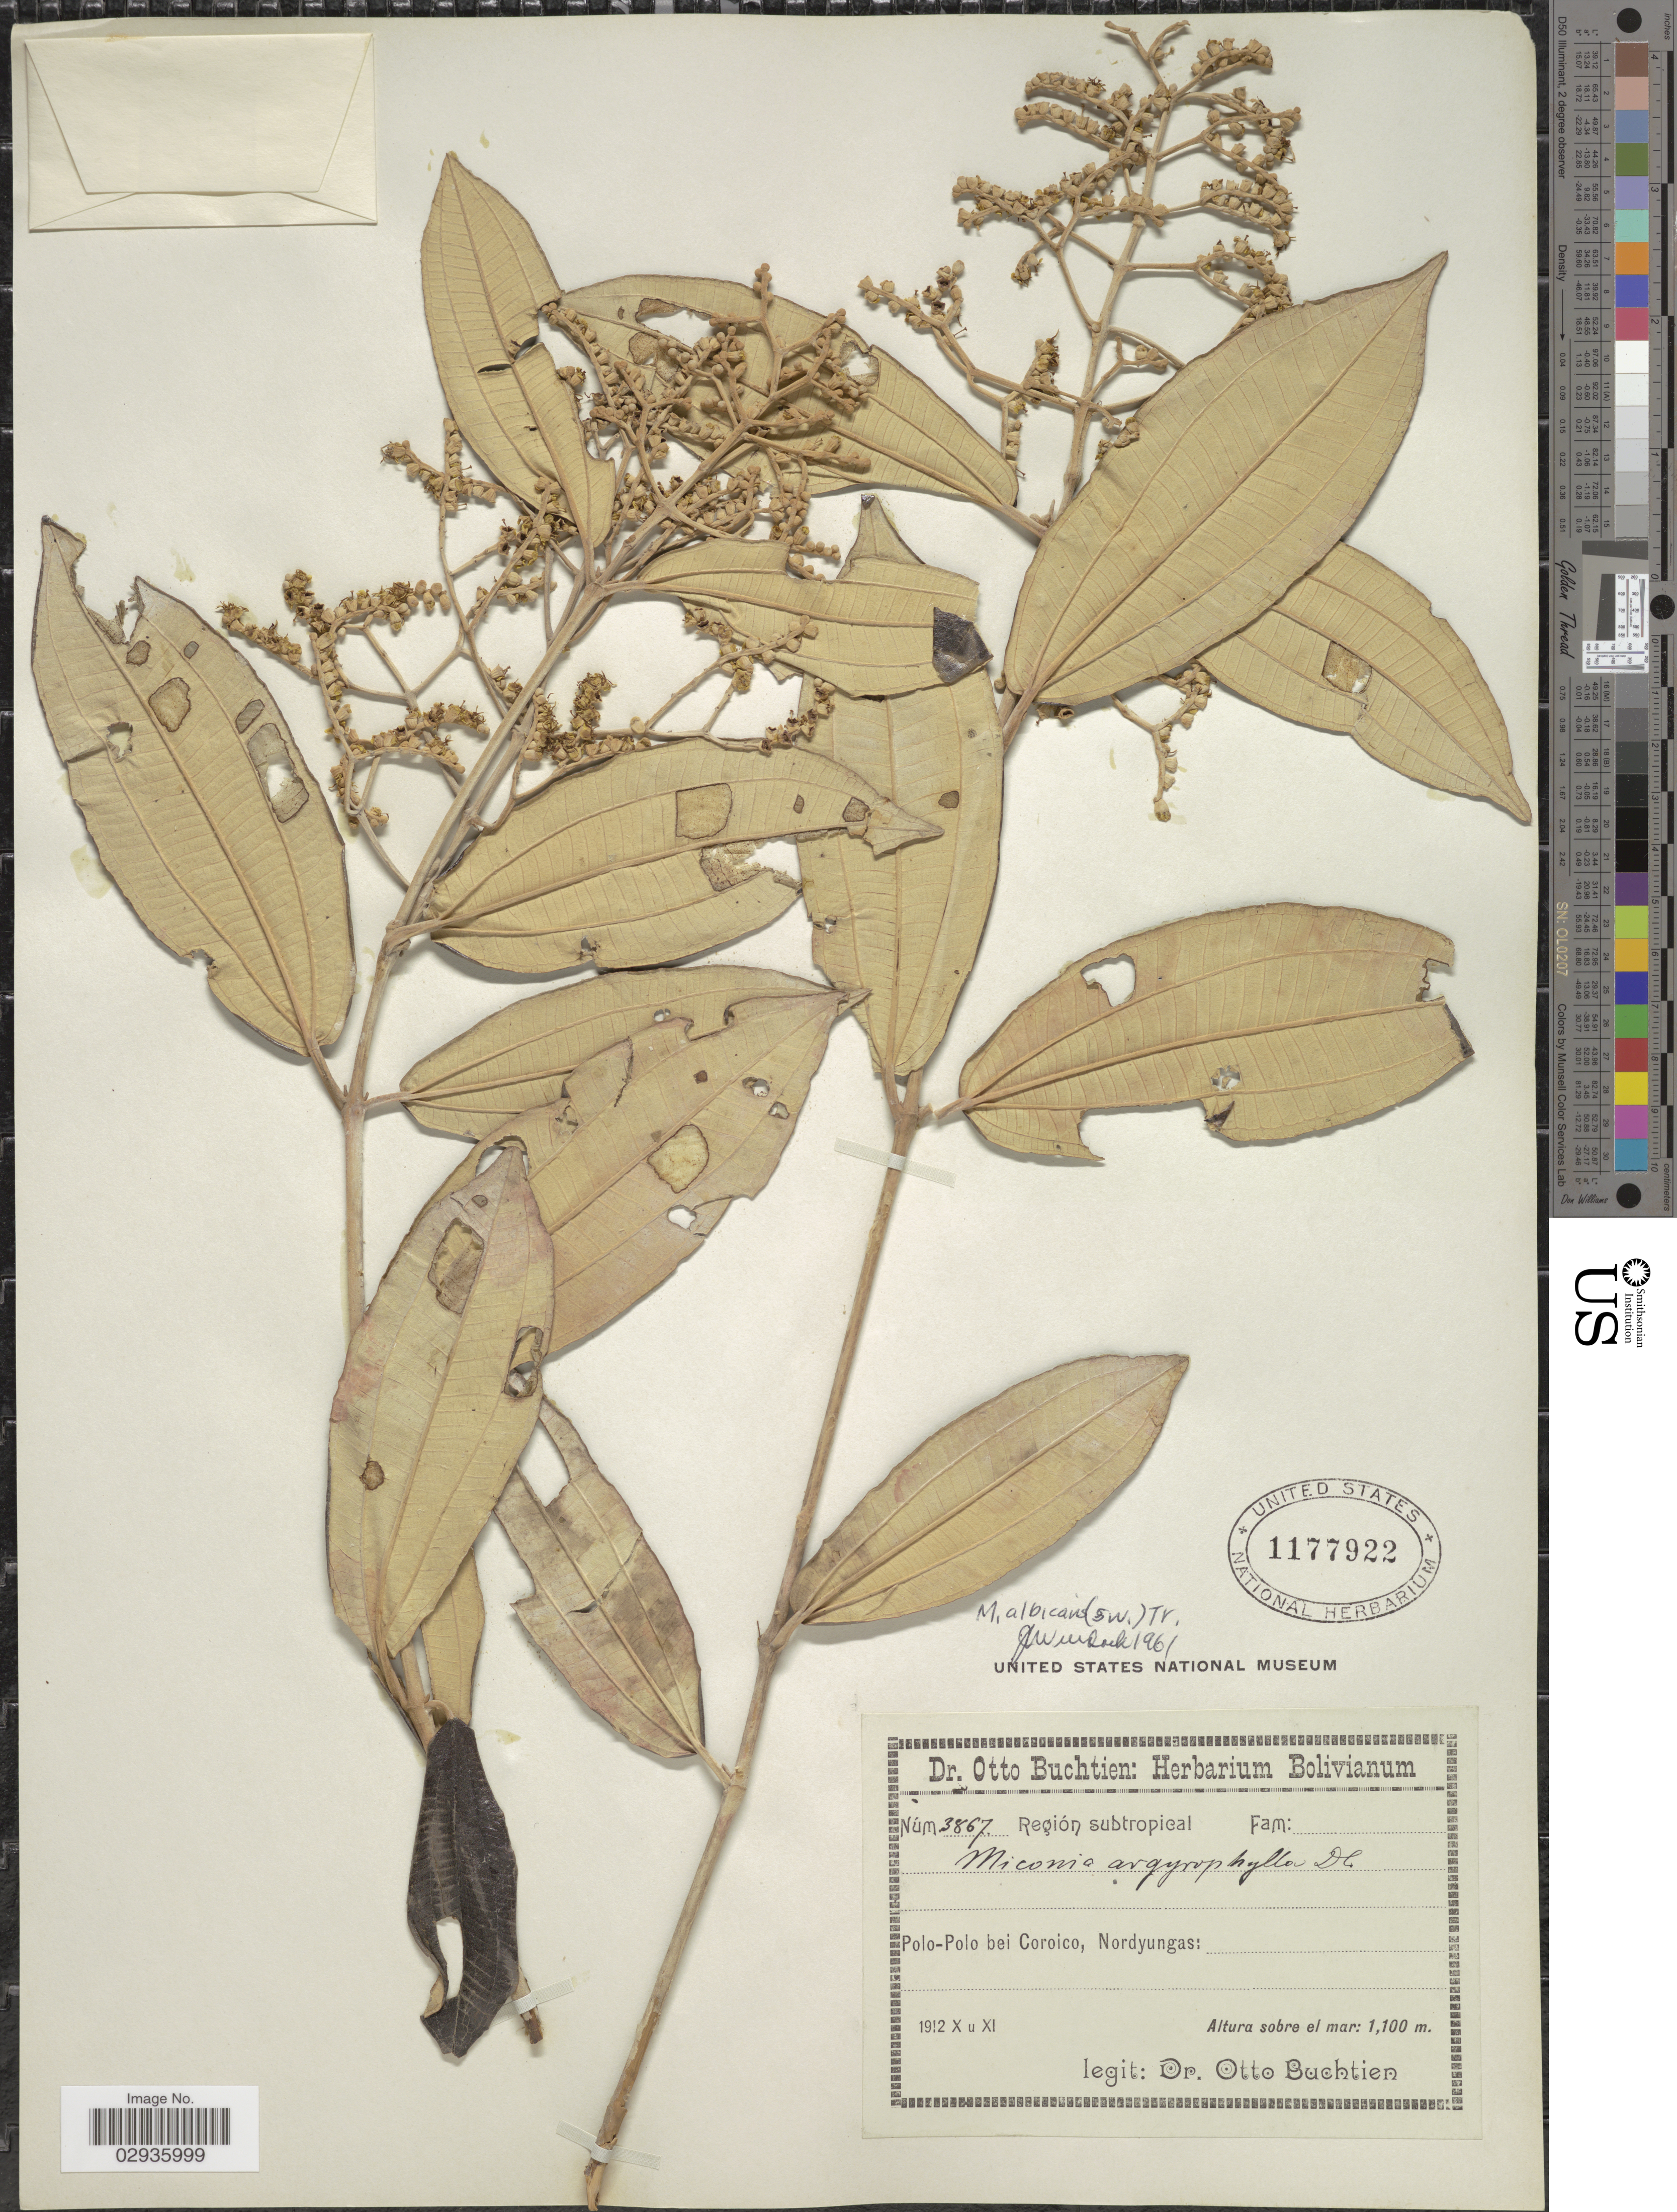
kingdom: Plantae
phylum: Tracheophyta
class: Magnoliopsida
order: Myrtales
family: Melastomataceae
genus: Miconia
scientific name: Miconia albicans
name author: (Sw.) Steud.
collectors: O. Buchtien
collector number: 3867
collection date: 1912-10/1912-11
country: Bolivia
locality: Región subtropical. Polo-Polo bei Coroico, Nordyungas.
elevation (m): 1100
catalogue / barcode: US 1177922